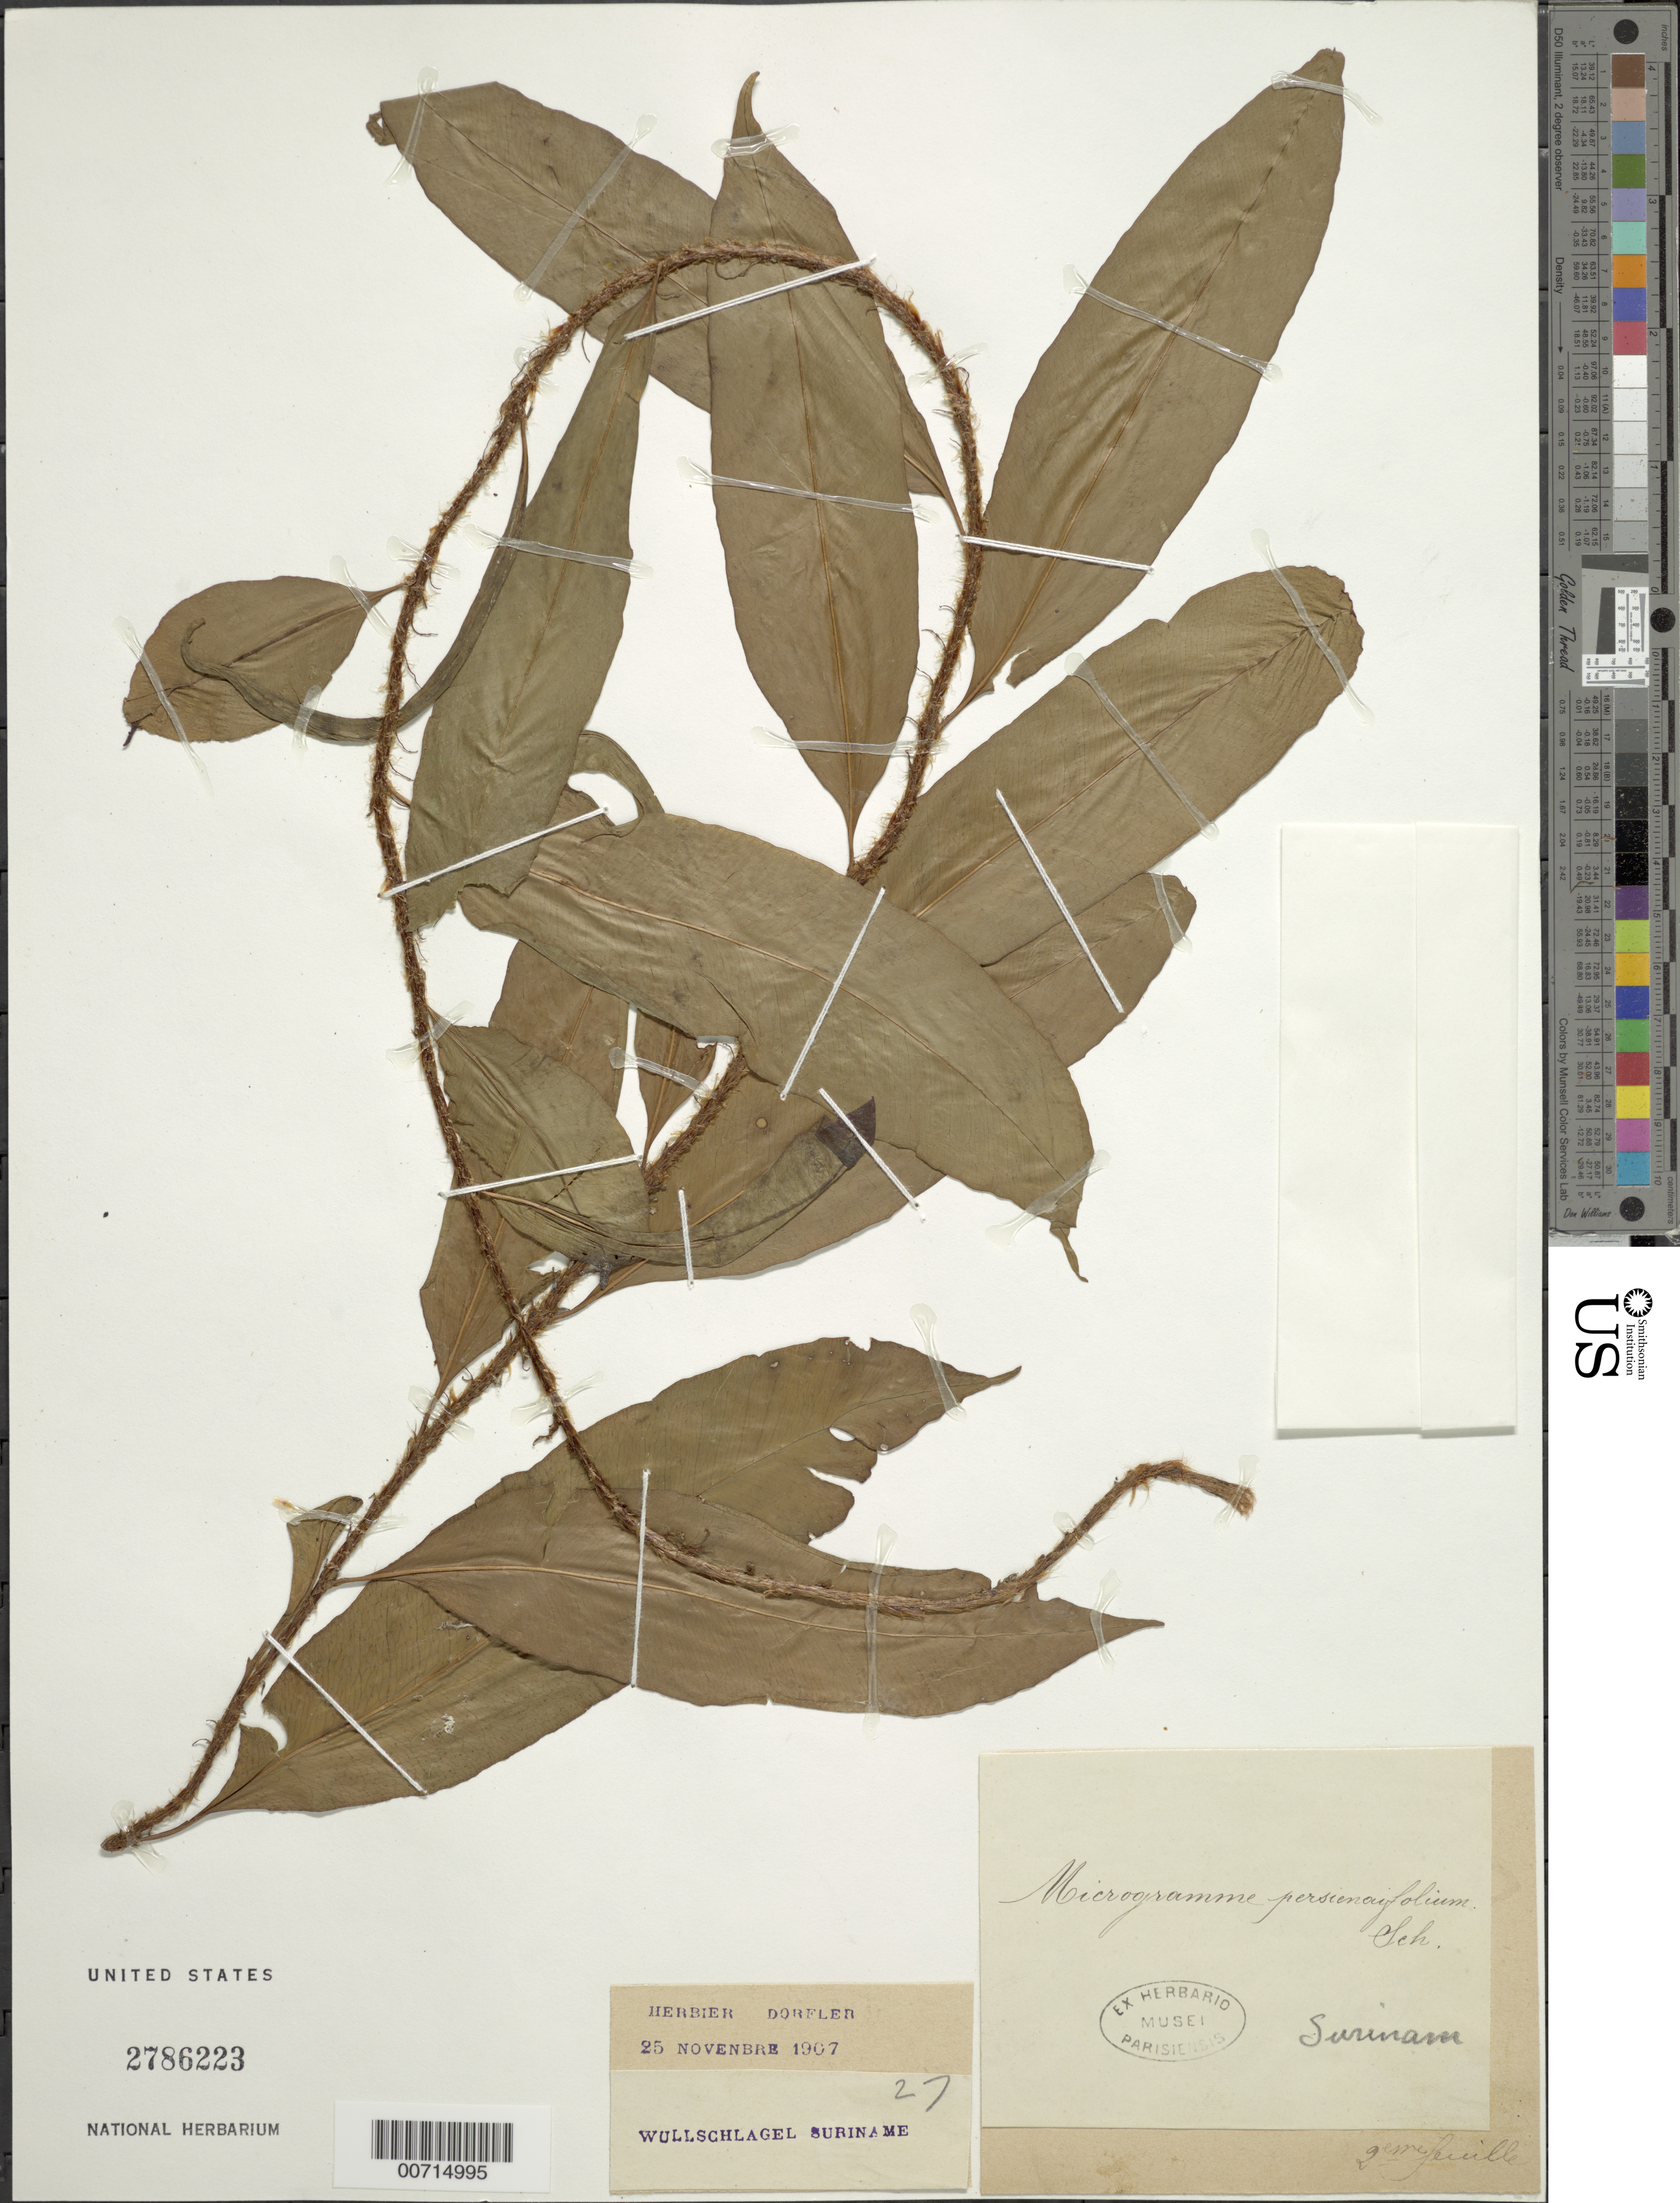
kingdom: Plantae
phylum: Tracheophyta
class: Polypodiopsida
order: Polypodiales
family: Polypodiaceae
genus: Microgramma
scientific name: Microgramma persicariifolia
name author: (Schrad.) C. Presl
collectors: H. Wullschlägel & A. H. R. Grisebach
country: Suriname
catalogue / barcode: US 2786223